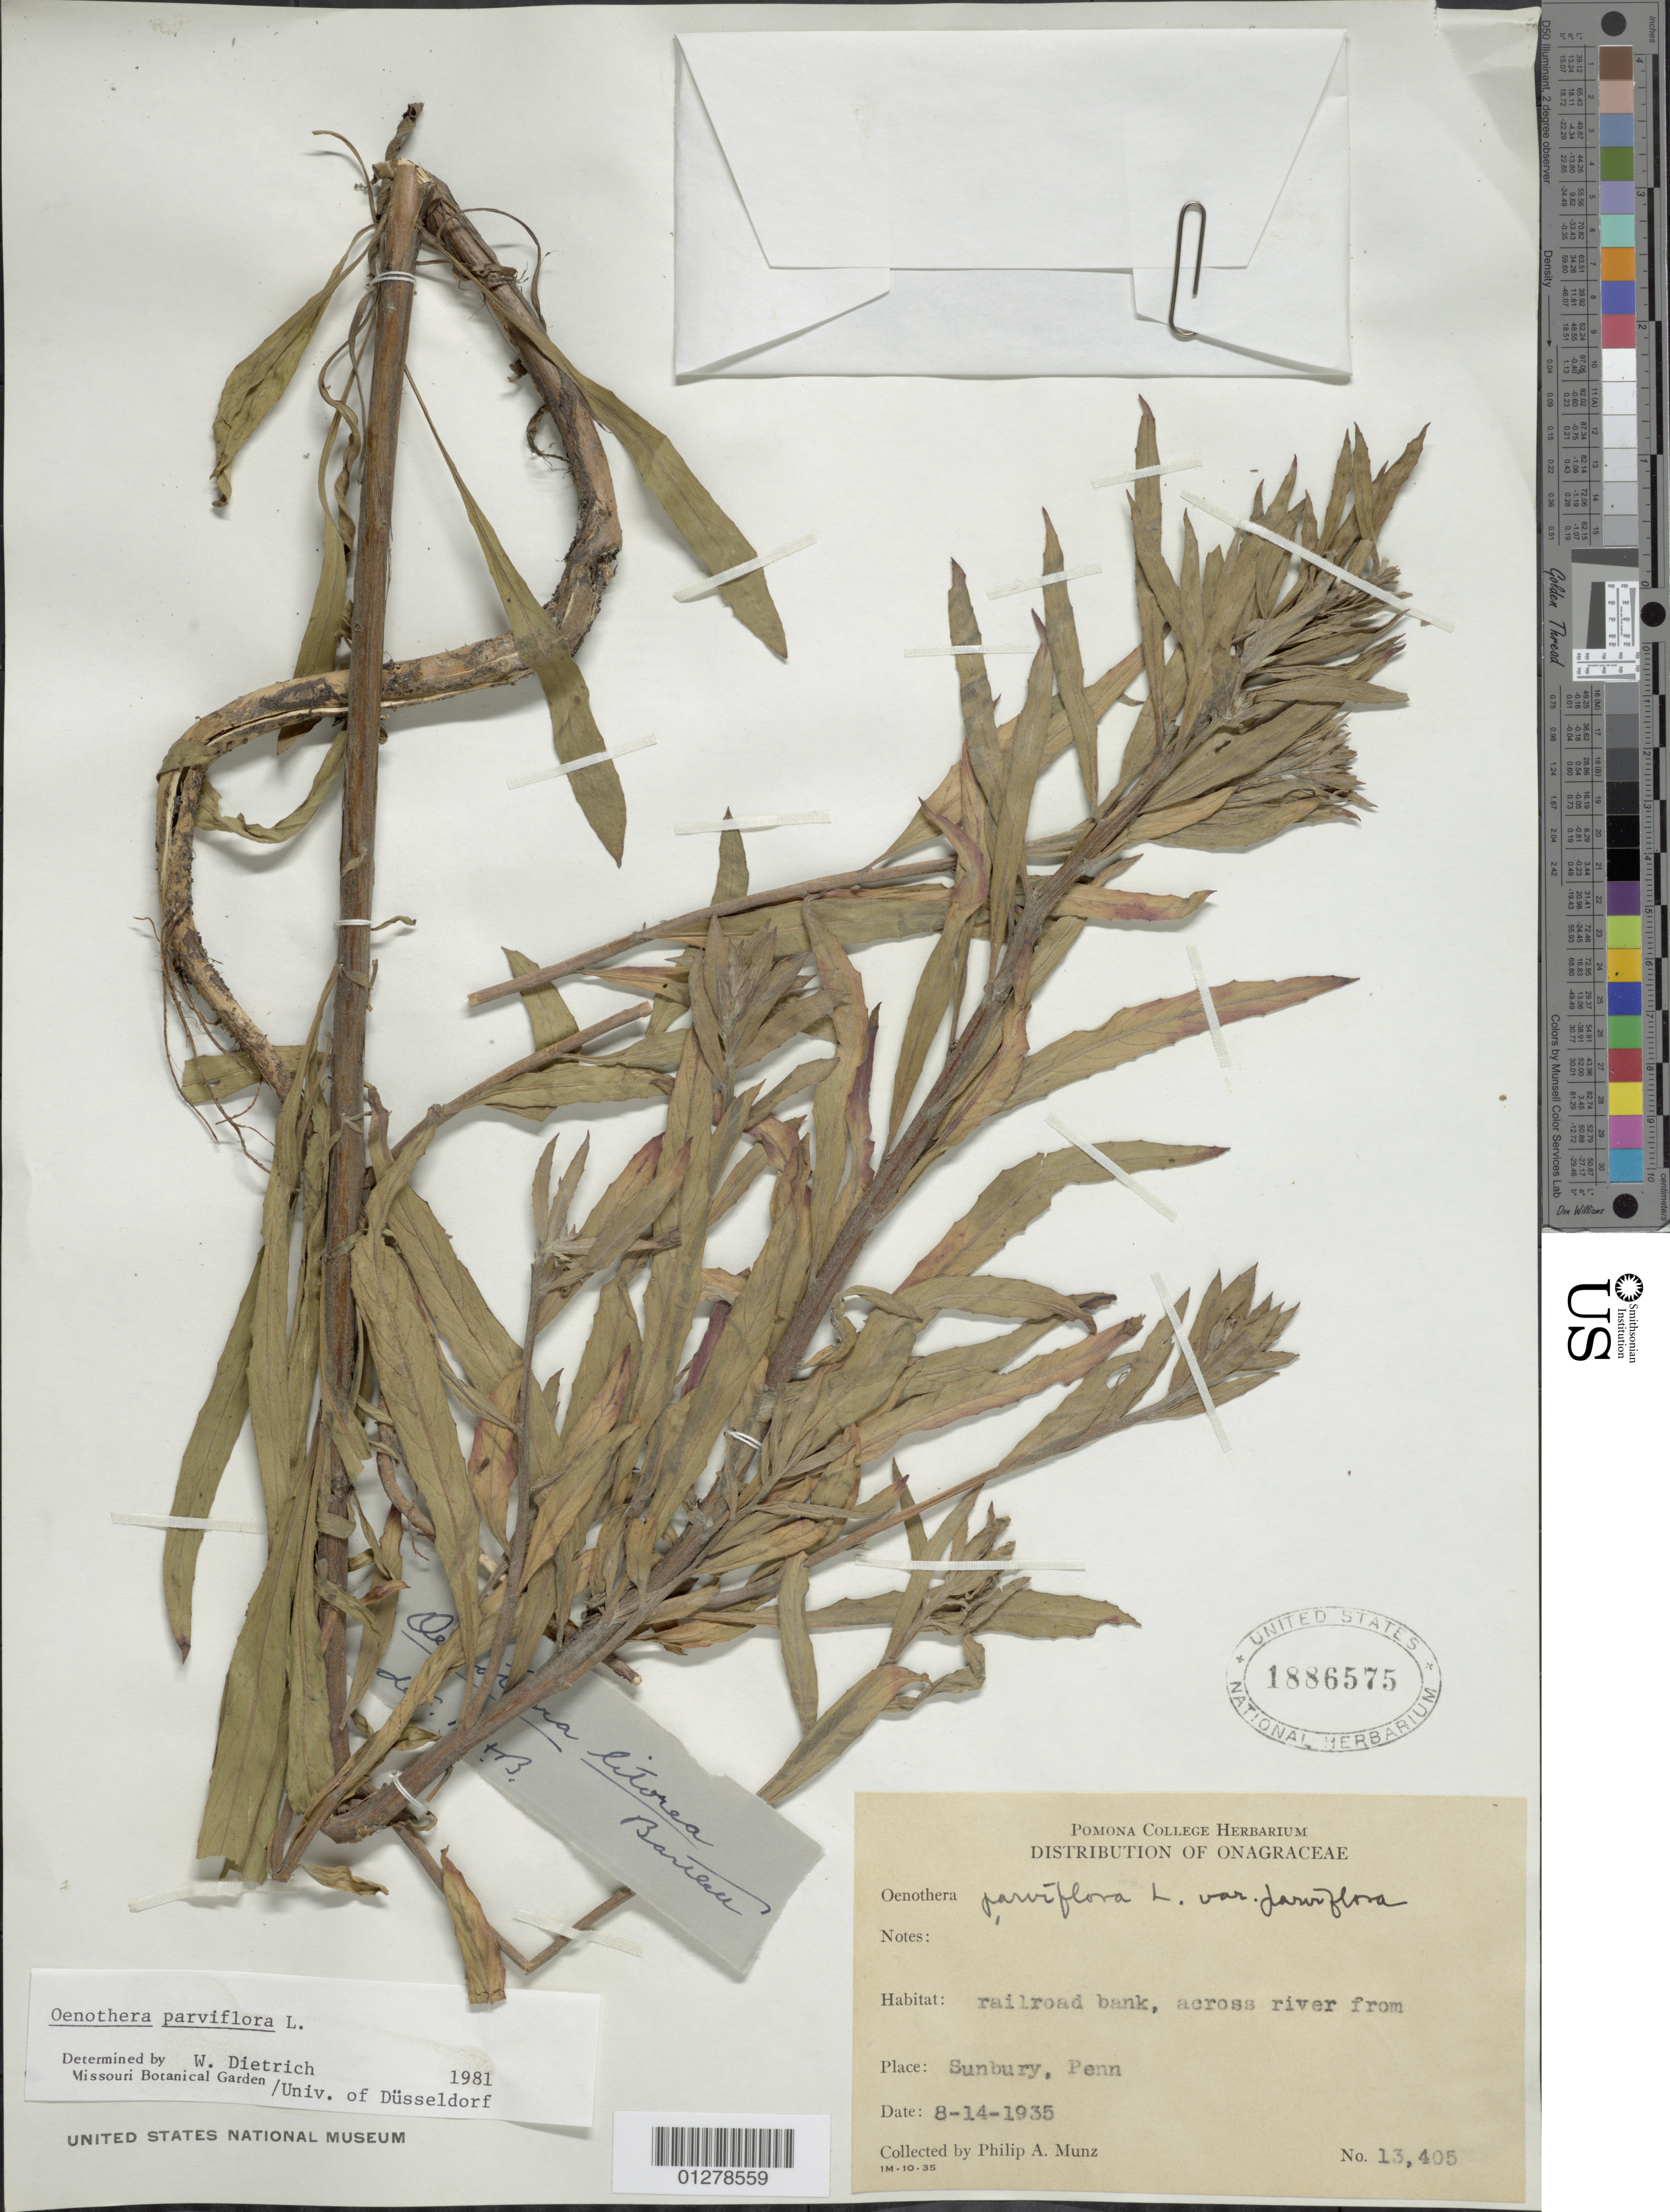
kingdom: Plantae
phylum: Tracheophyta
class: Magnoliopsida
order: Myrtales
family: Onagraceae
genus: Oenothera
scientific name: Oenothera parviflora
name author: L.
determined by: Munz, Philip A.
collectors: P. A. Munz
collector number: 13,405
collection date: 1935-08-14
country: United States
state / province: Pennsylvania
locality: Sunbury.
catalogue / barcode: US 1886575